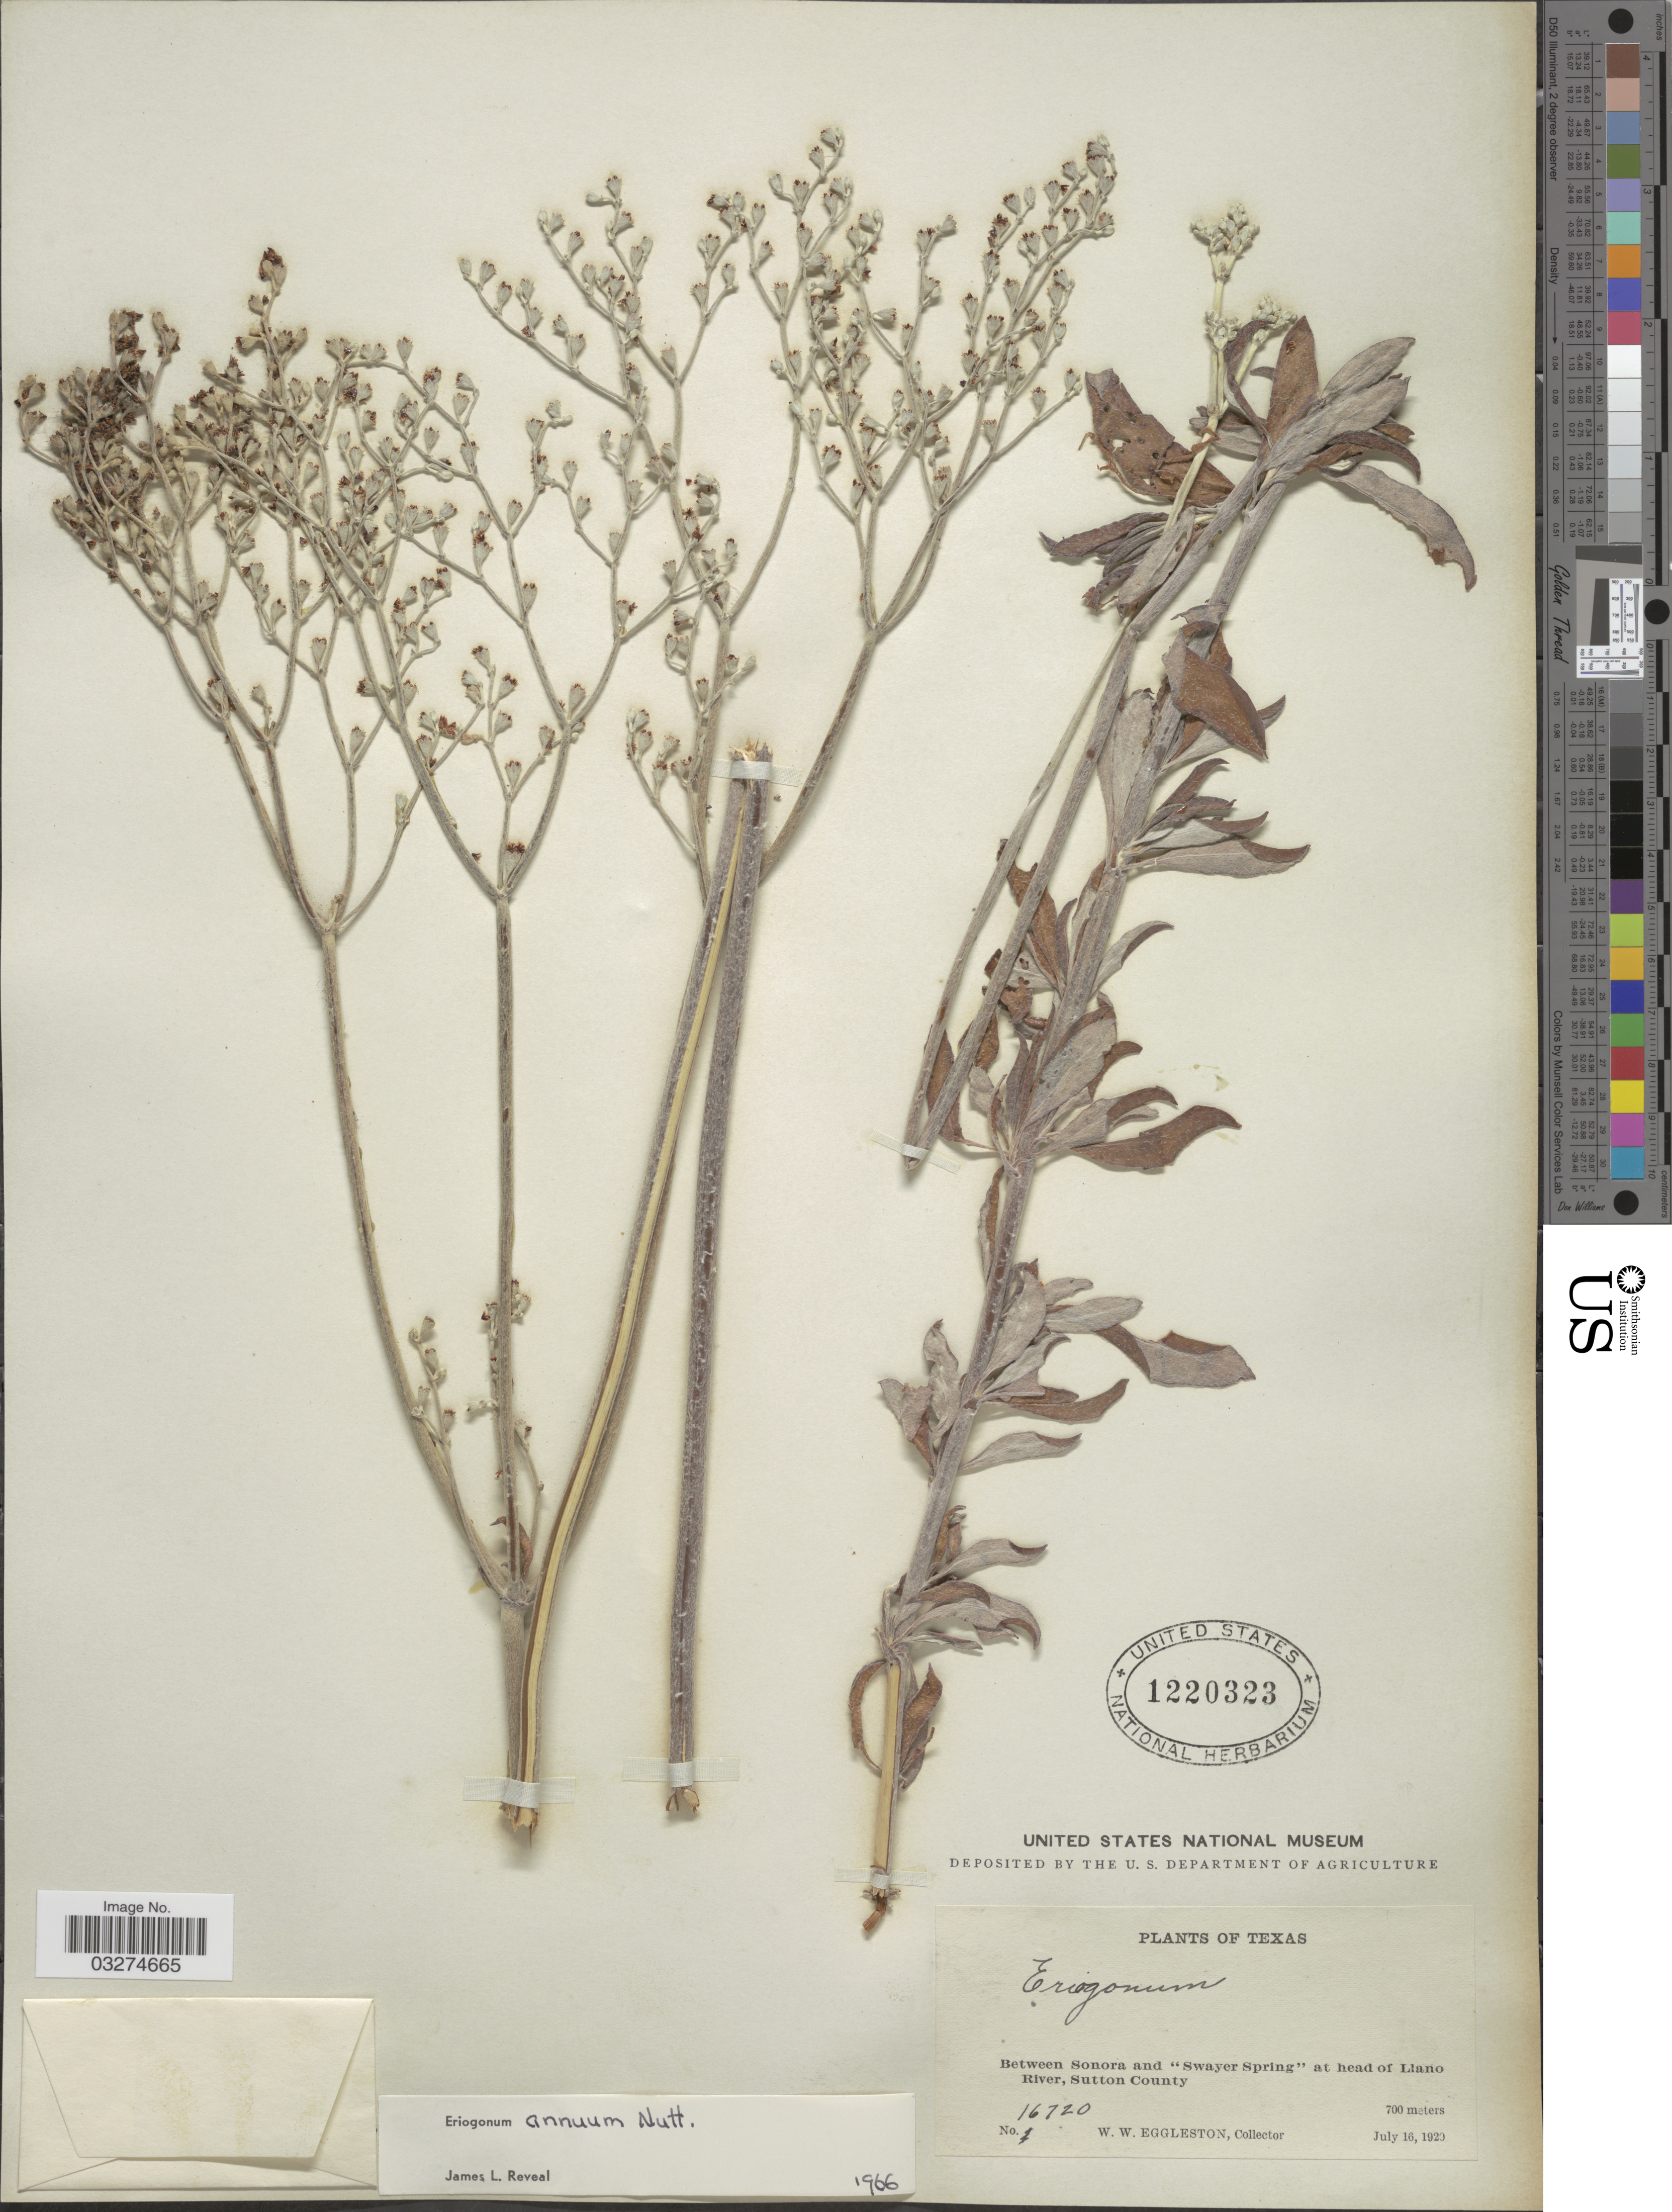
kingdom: Plantae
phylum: Tracheophyta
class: Magnoliopsida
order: Caryophyllales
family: Polygonaceae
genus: Eriogonum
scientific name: Eriogonum annuum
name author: Nutt.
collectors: W. W. Eggleston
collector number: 16720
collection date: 1920-07-16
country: United States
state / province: Texas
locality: Between Sonora and "Swayer Spring" at head of Llano River, Sutton County.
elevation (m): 700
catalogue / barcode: US 1220323